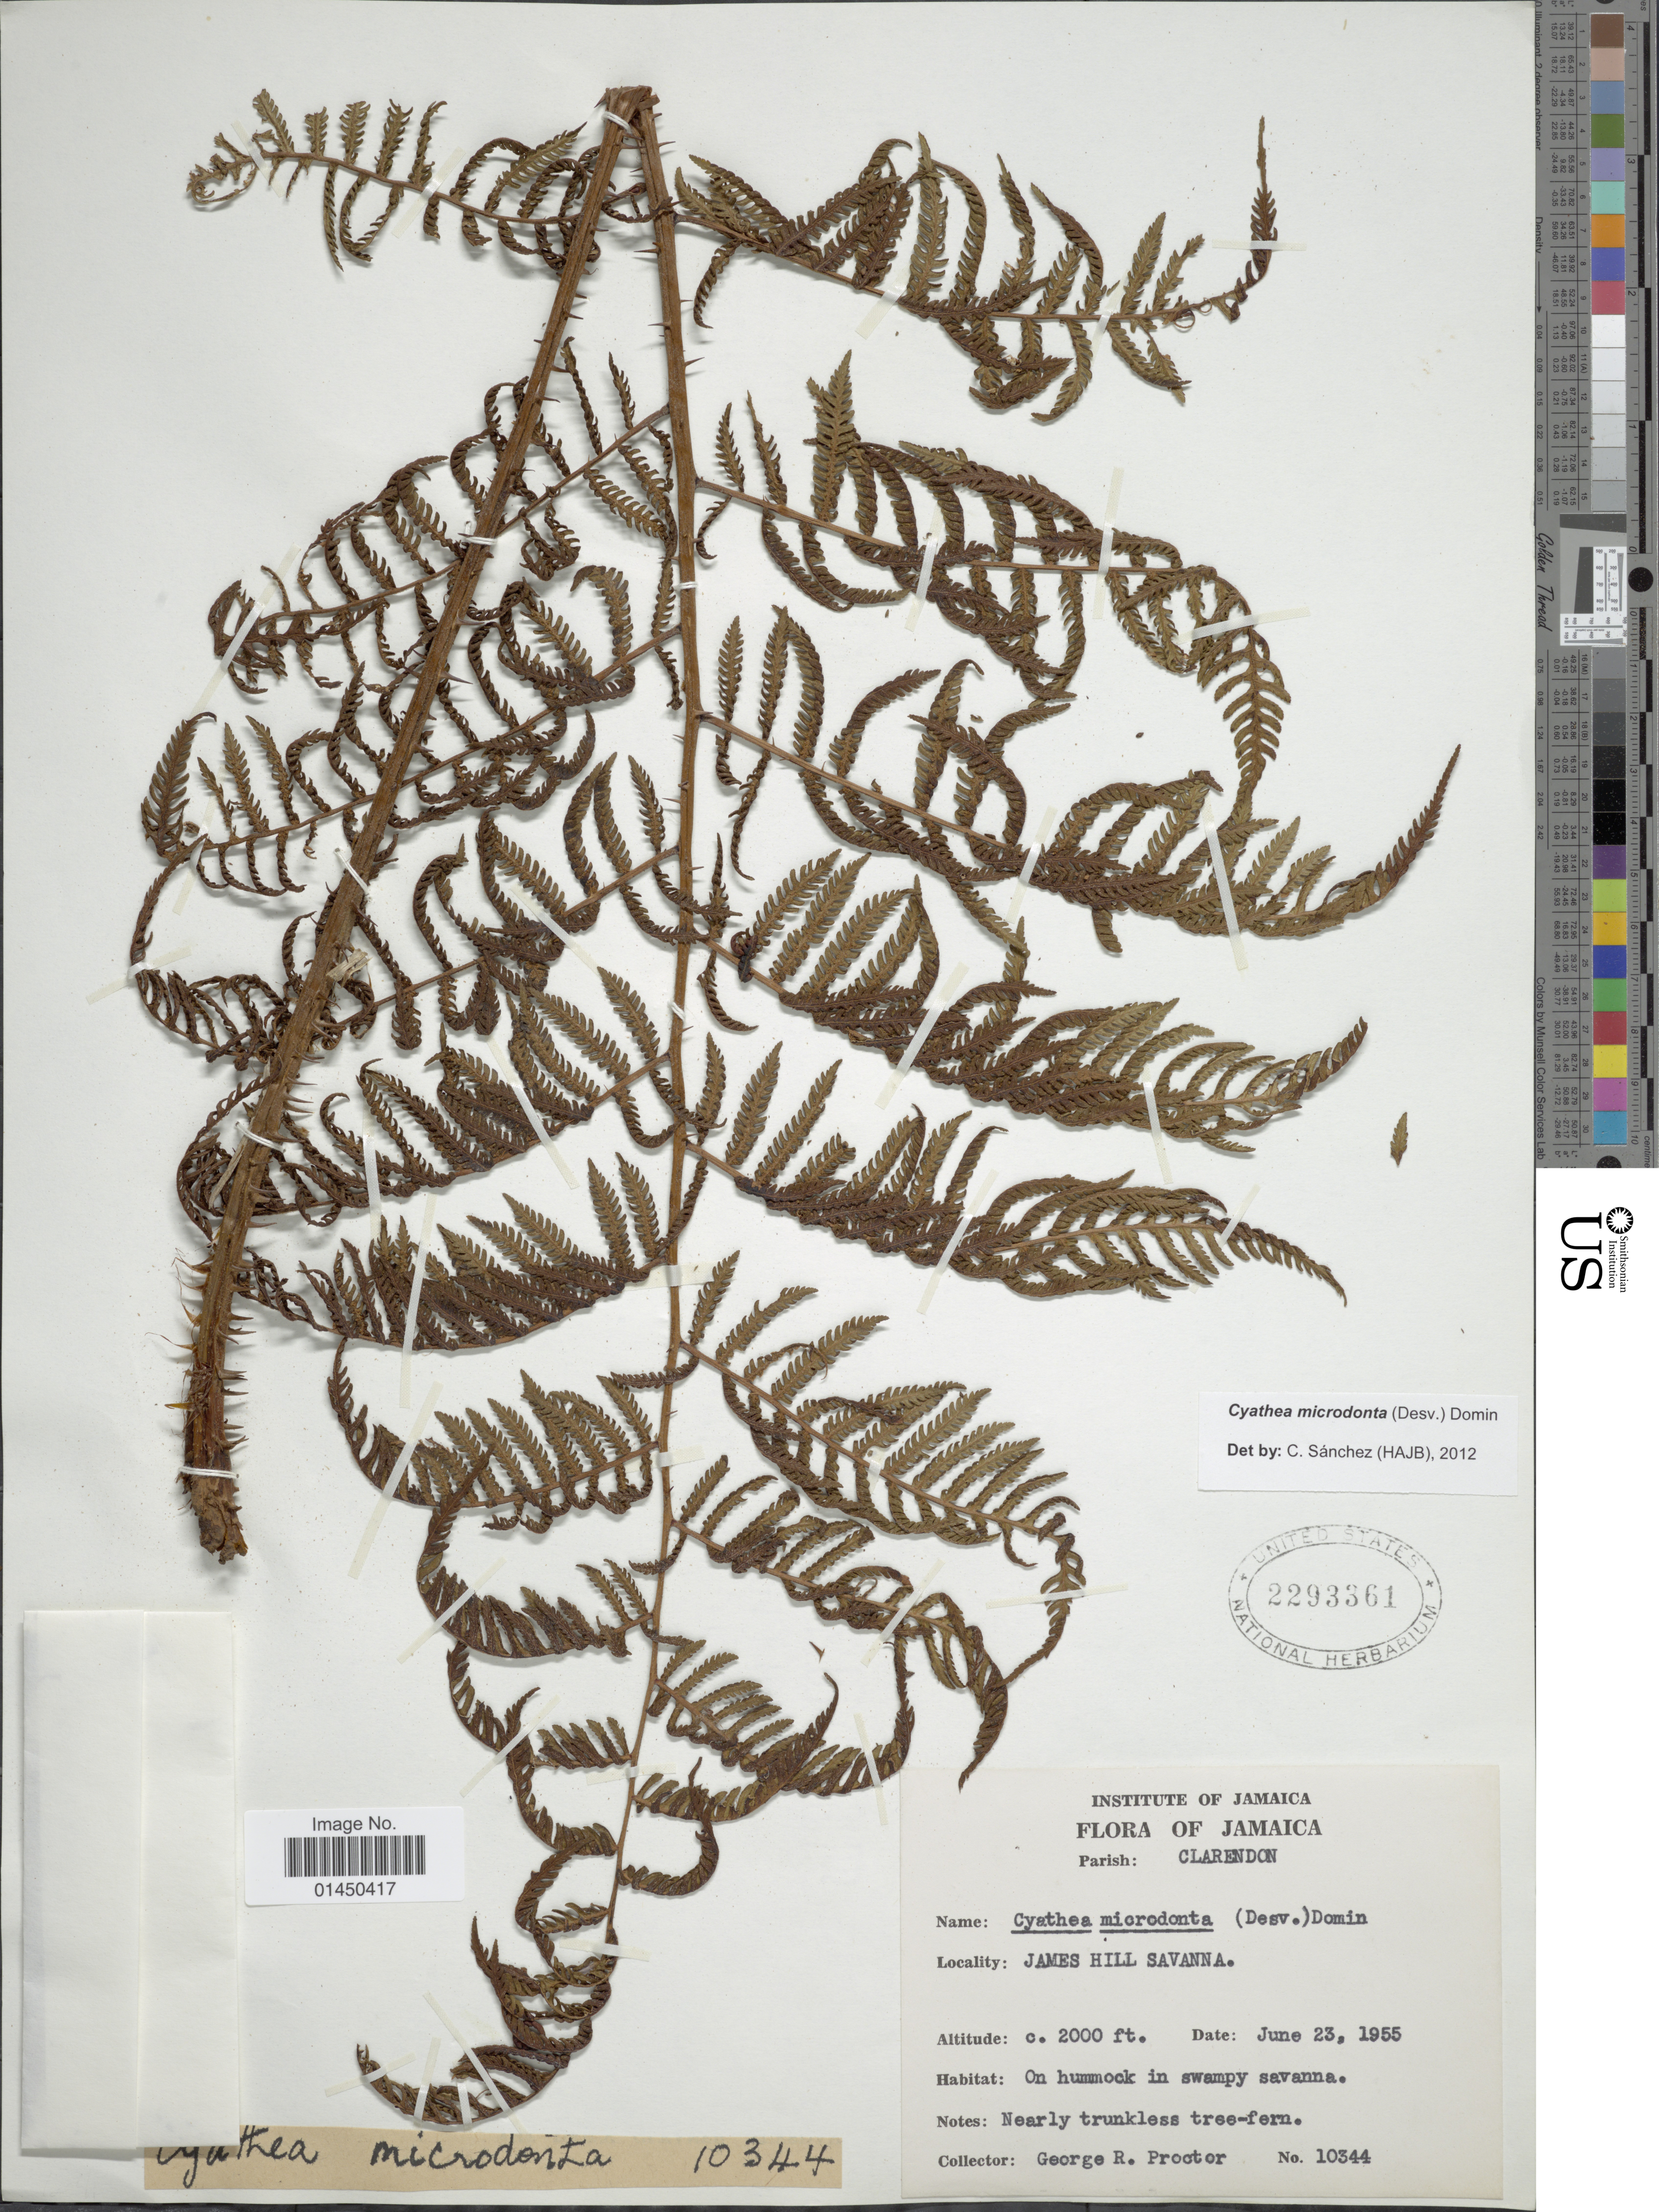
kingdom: Plantae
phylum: Tracheophyta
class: Polypodiopsida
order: Cyatheales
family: Cyatheaceae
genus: Cyathea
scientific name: Cyathea microdonta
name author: (Desv.) Domin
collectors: G. R. Proctor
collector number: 10344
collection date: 1955-06-23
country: Jamaica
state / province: Clarendon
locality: James Hill Savanna, on hummock in swamy savanna.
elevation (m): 610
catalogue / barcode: US 2293361